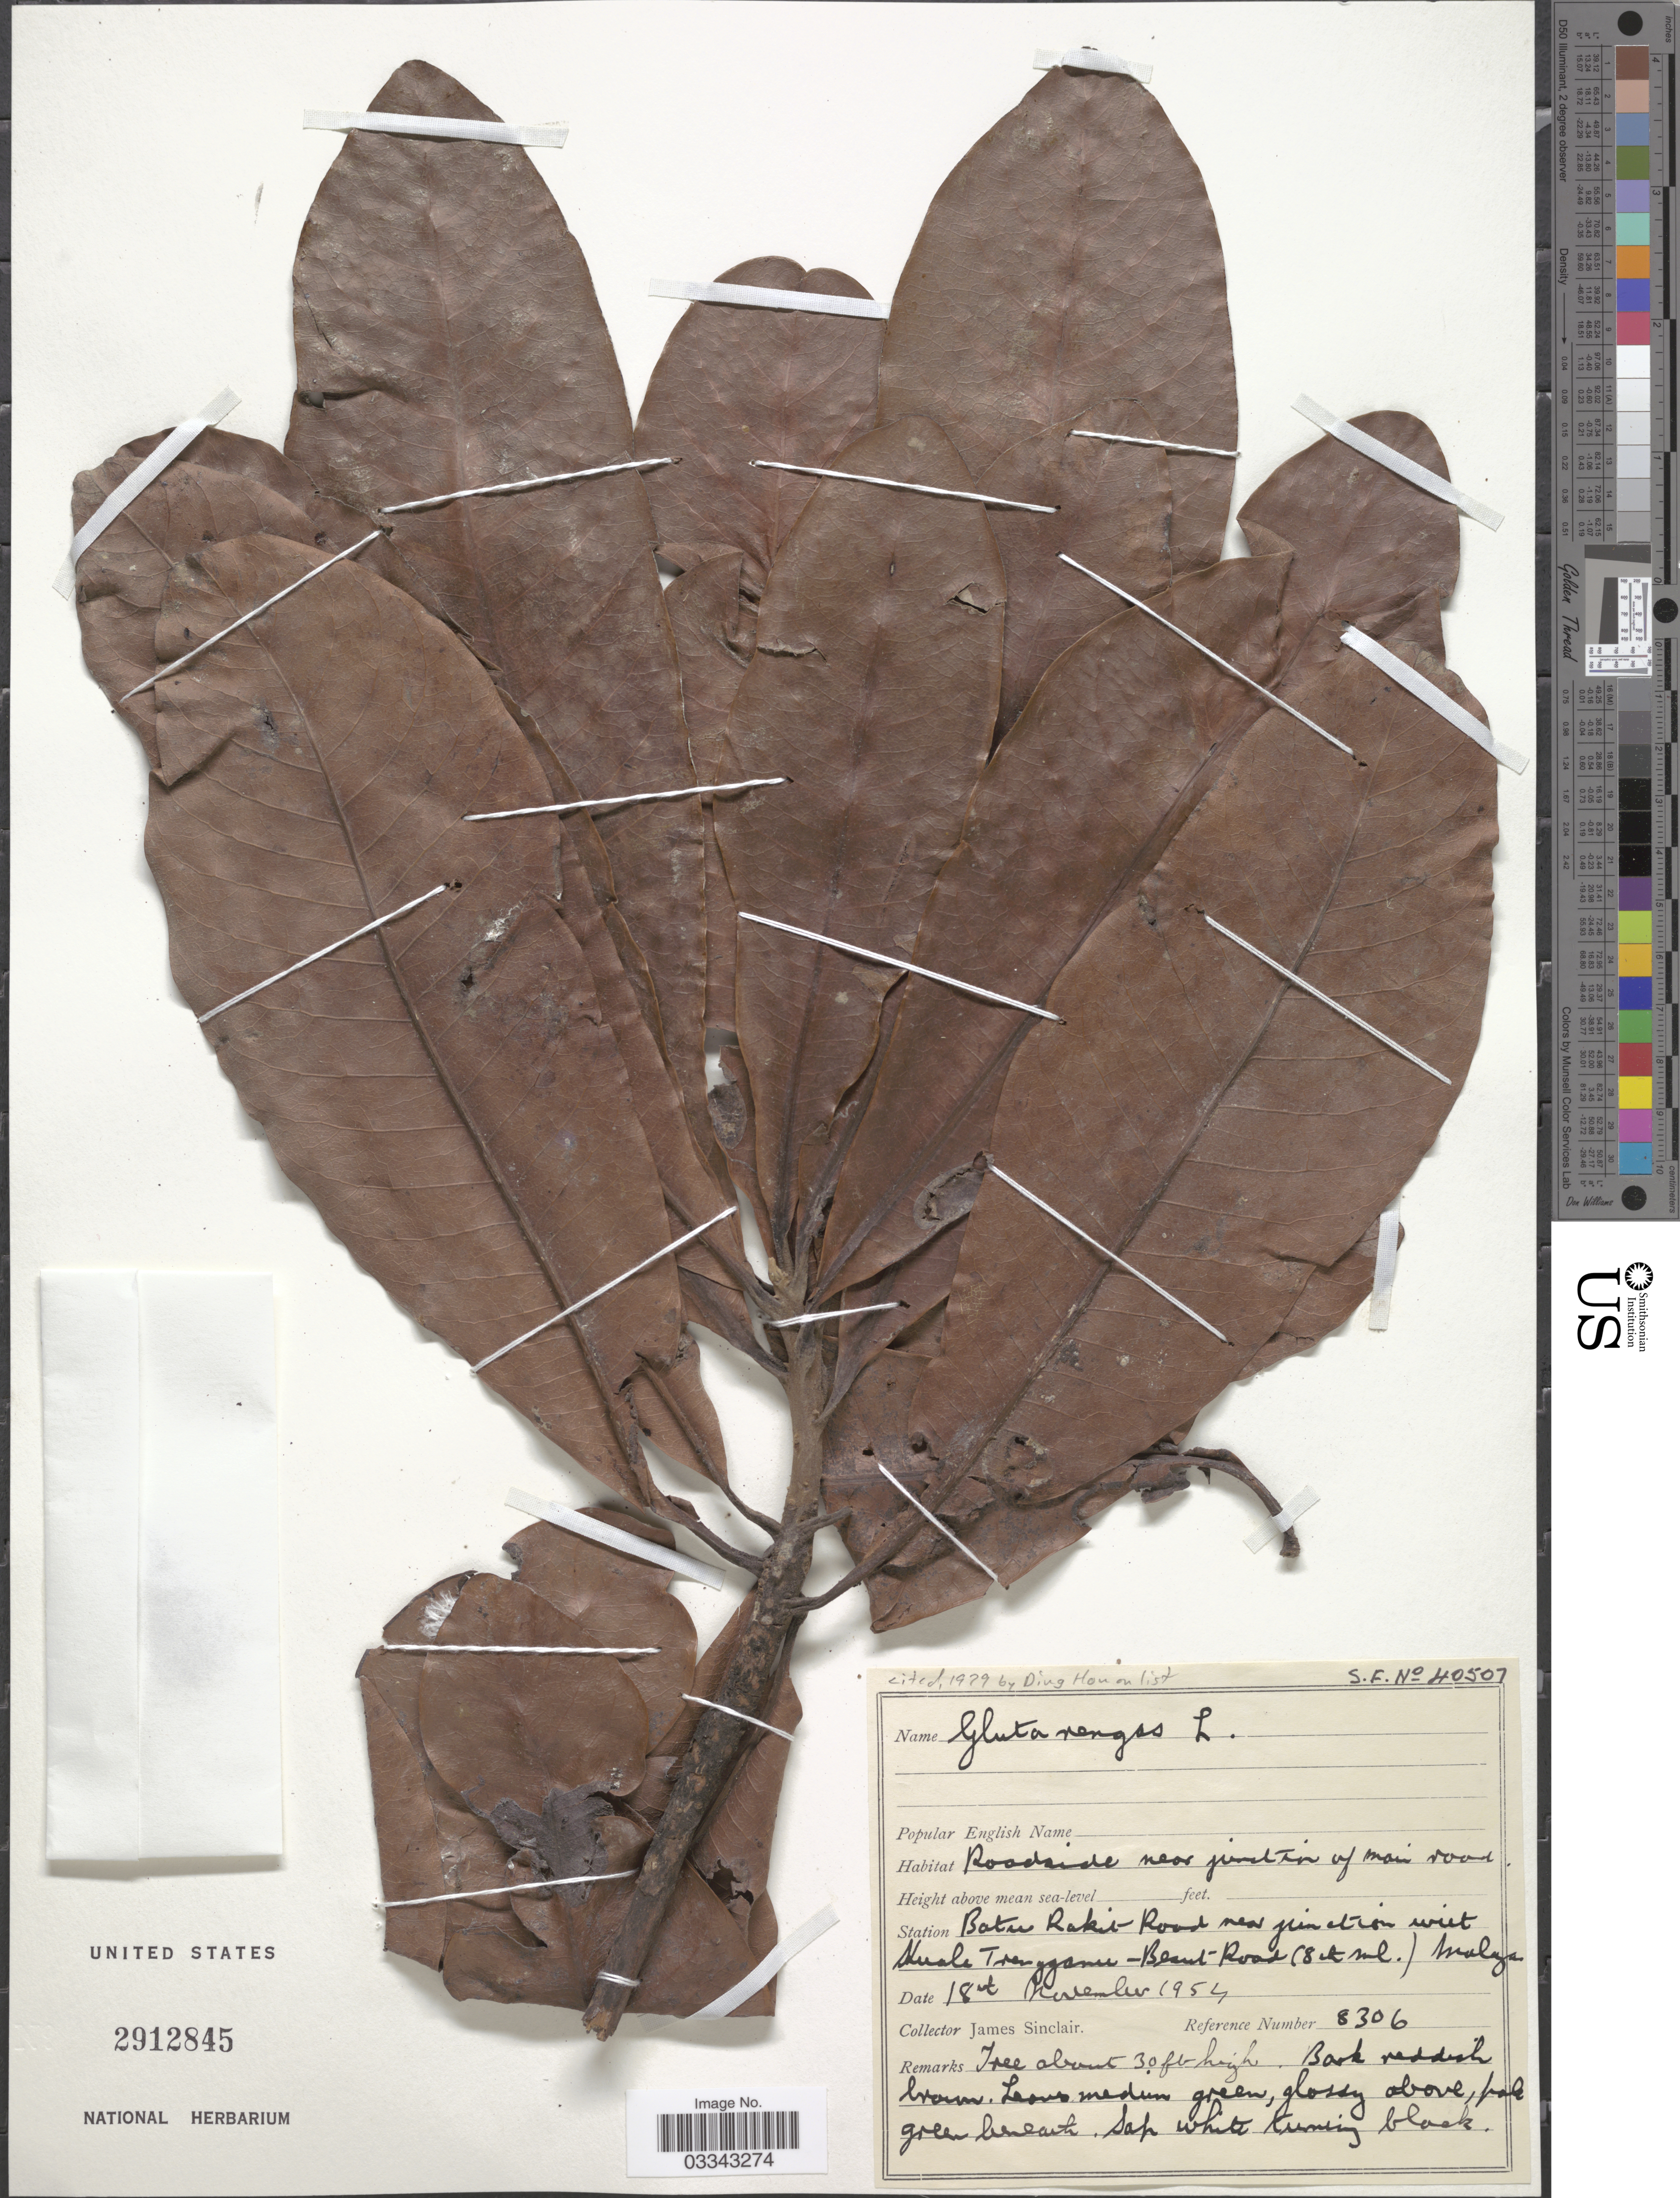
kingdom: Plantae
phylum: Tracheophyta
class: Magnoliopsida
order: Sapindales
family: Anacardiaceae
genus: Gluta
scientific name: Gluta renghas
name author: L.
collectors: J. Sinclair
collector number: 8306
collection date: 1954-11-18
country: Malaysia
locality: Station Batu Rakit Road near junction with Kuala Terengganu- Besut Road (8th ml.) Malaya.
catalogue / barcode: US 2912845